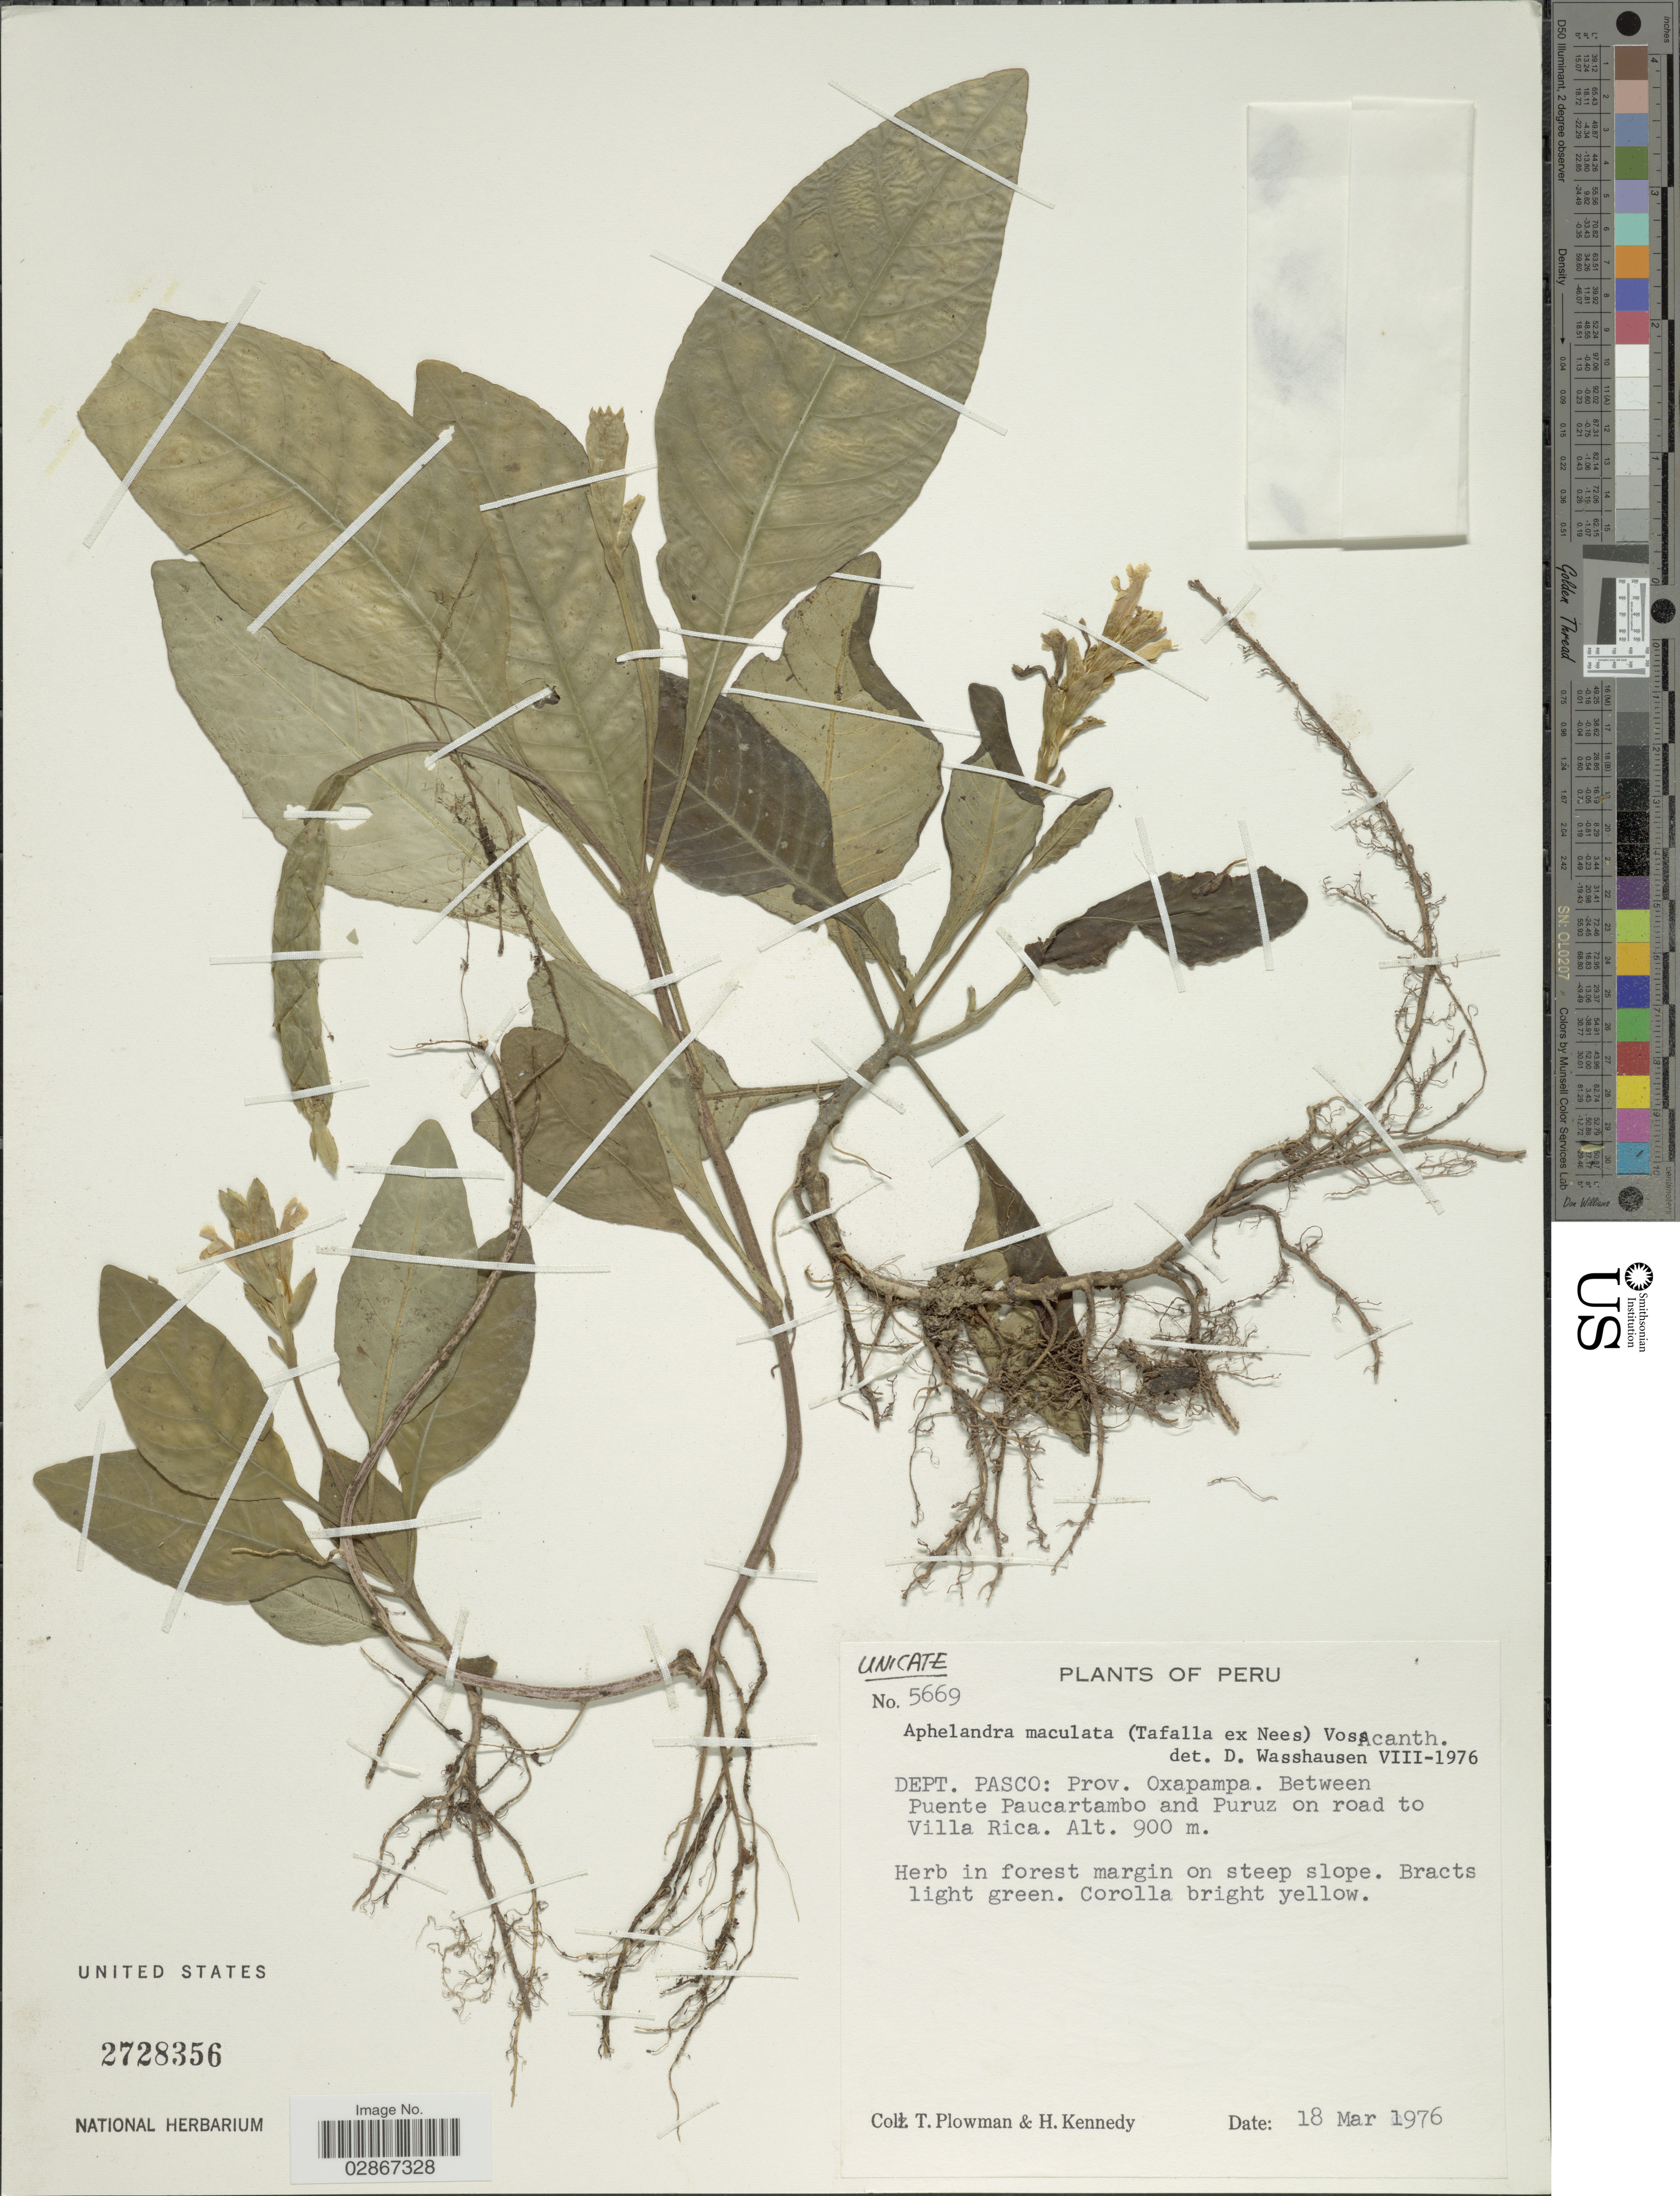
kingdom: Plantae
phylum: Tracheophyta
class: Magnoliopsida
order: Lamiales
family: Acanthaceae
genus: Aphelandra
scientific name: Aphelandra maculata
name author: (Tafalla ex Nees) Voss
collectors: T. Plowman & H. Kennedy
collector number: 5669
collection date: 1976-03-18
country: Peru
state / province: Pasco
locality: Dept. Pasco: Prov. Oxapampa. Between Puente Paucartambo and Puruz on road to Villa Rica.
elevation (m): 900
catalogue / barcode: US 2728356